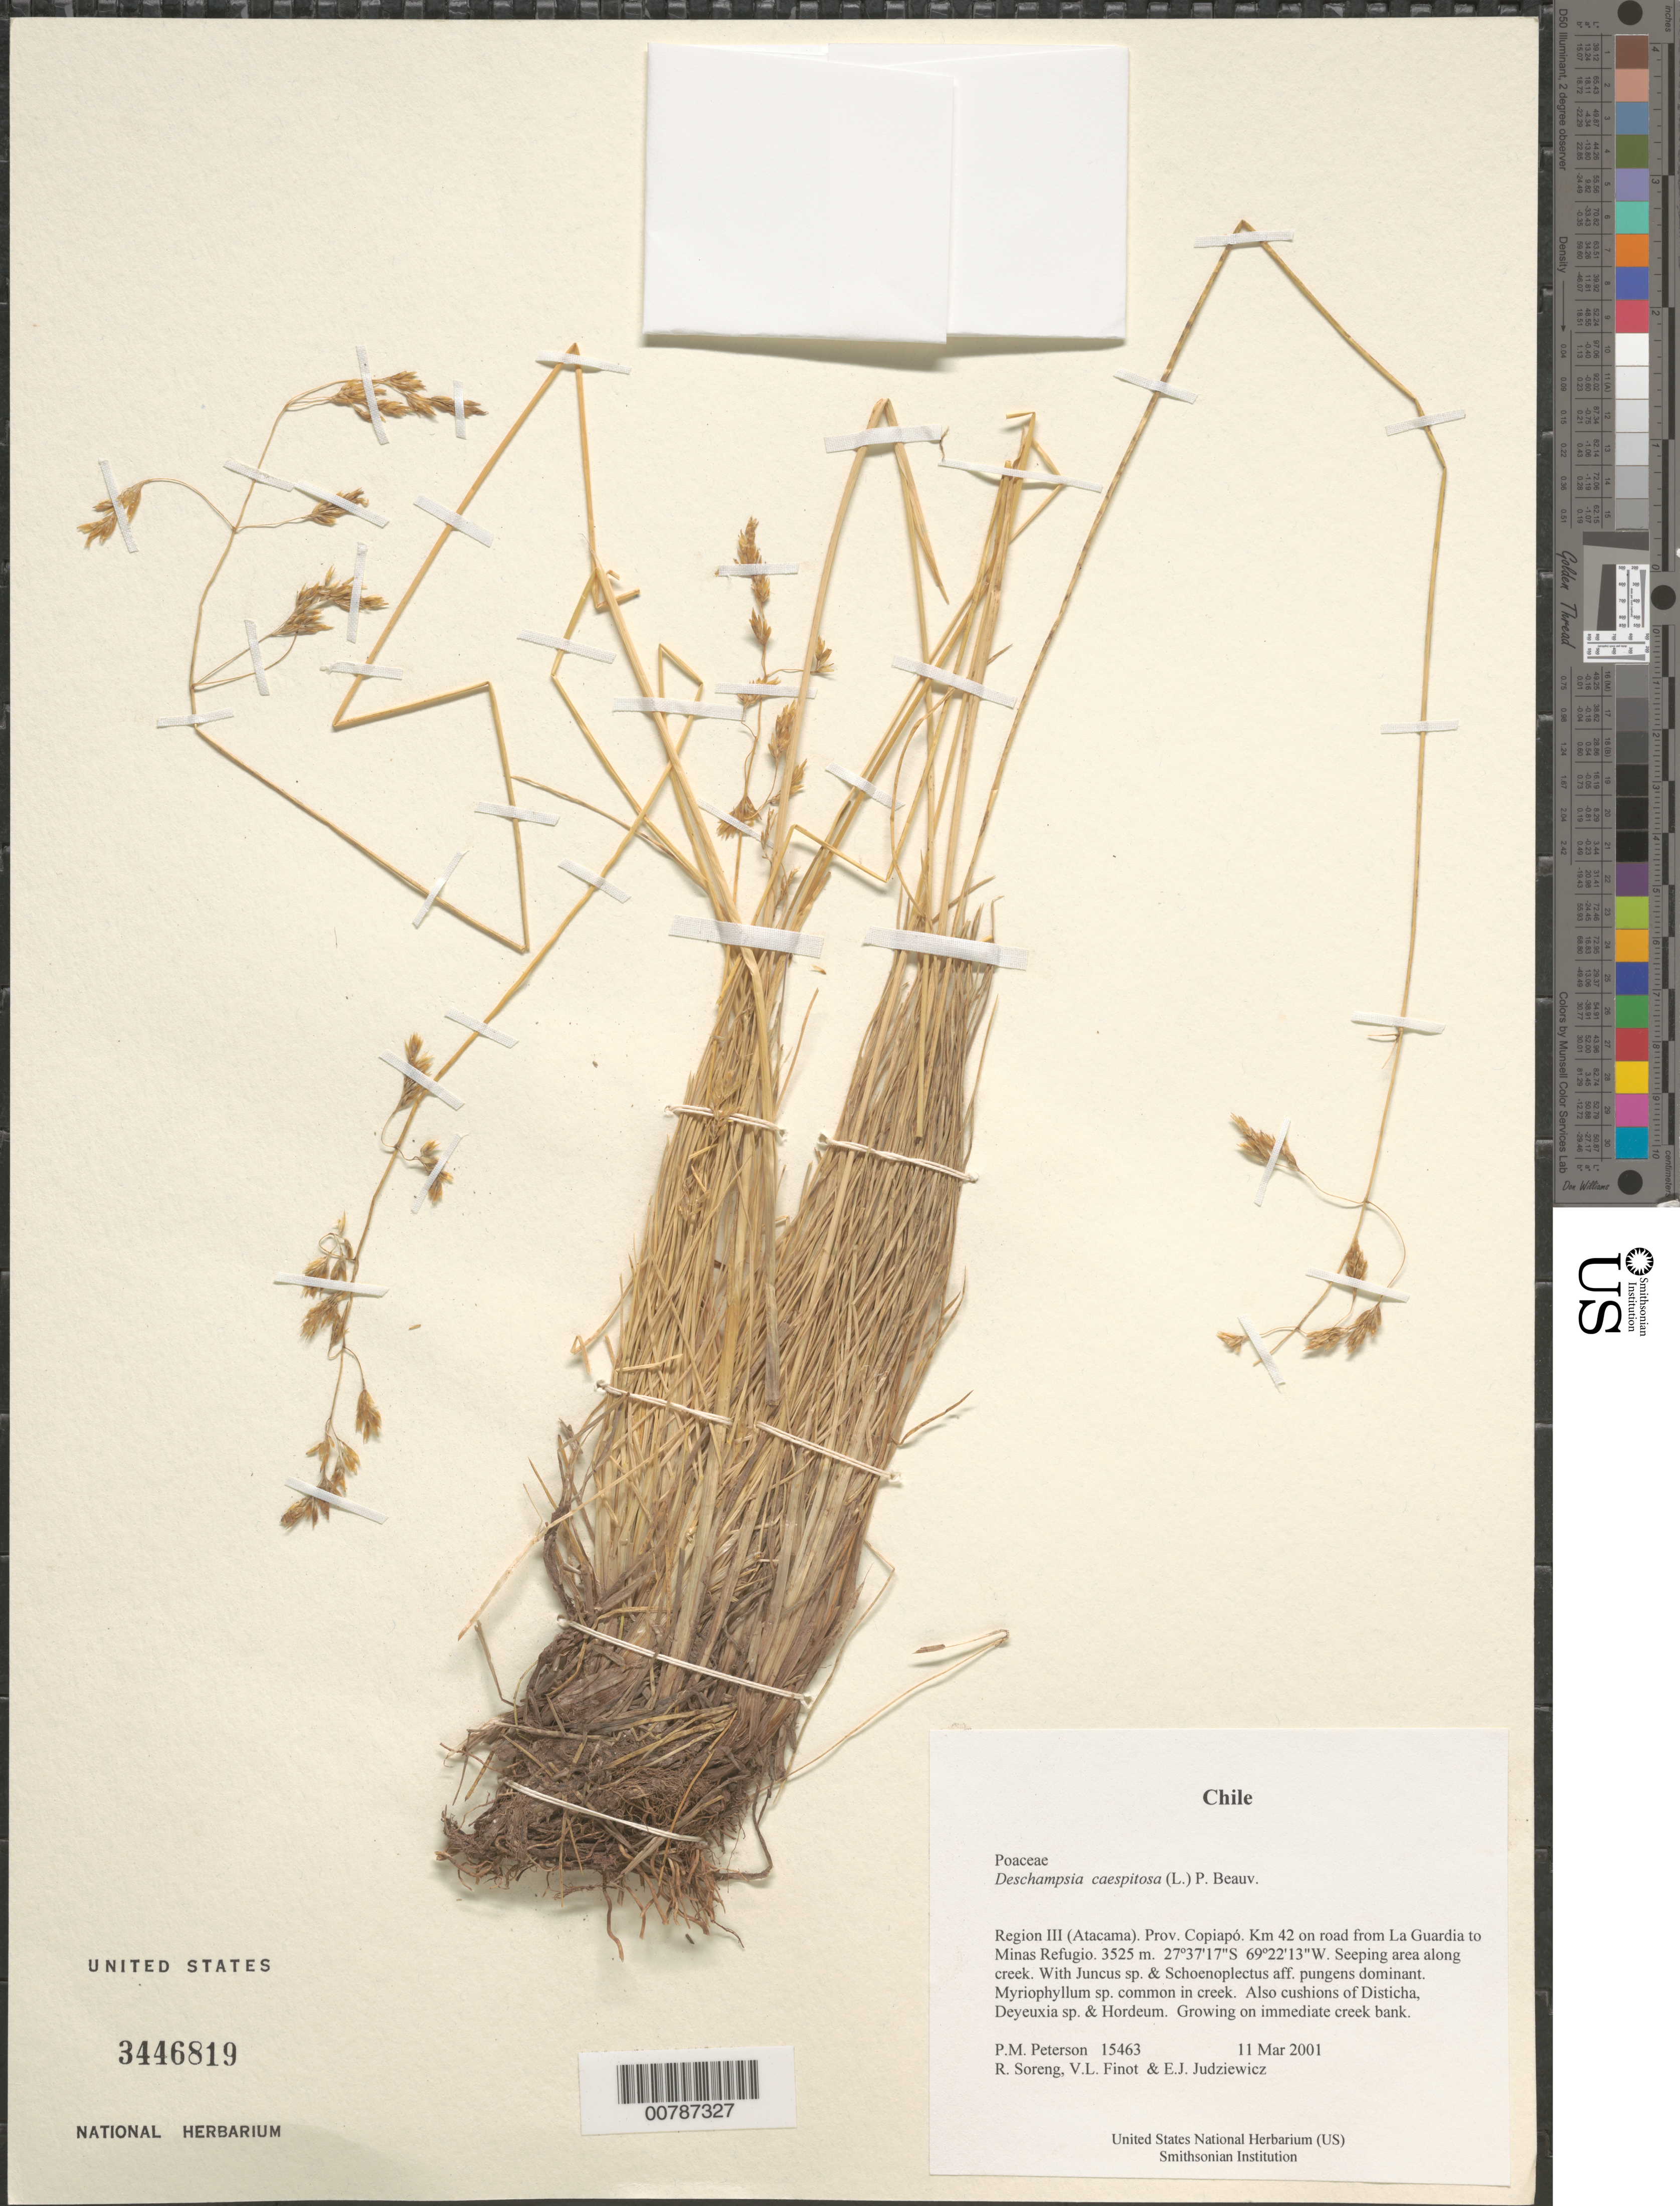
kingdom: Plantae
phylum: Tracheophyta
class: Liliopsida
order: Poales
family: Poaceae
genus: Deschampsia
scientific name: Deschampsia cespitosa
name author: (L.) P. Beauv.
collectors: P. M. Peterson, R. J. Soreng, V. Finot & E. J. Judziewicz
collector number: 15463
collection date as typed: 11 Mar 2001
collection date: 2001-03-11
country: Chile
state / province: Atacama (III)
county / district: Copiapó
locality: Km 42 on road from La Guardia to Minas Refugio.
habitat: Seeping area along creek.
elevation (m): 3525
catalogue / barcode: US 3446819